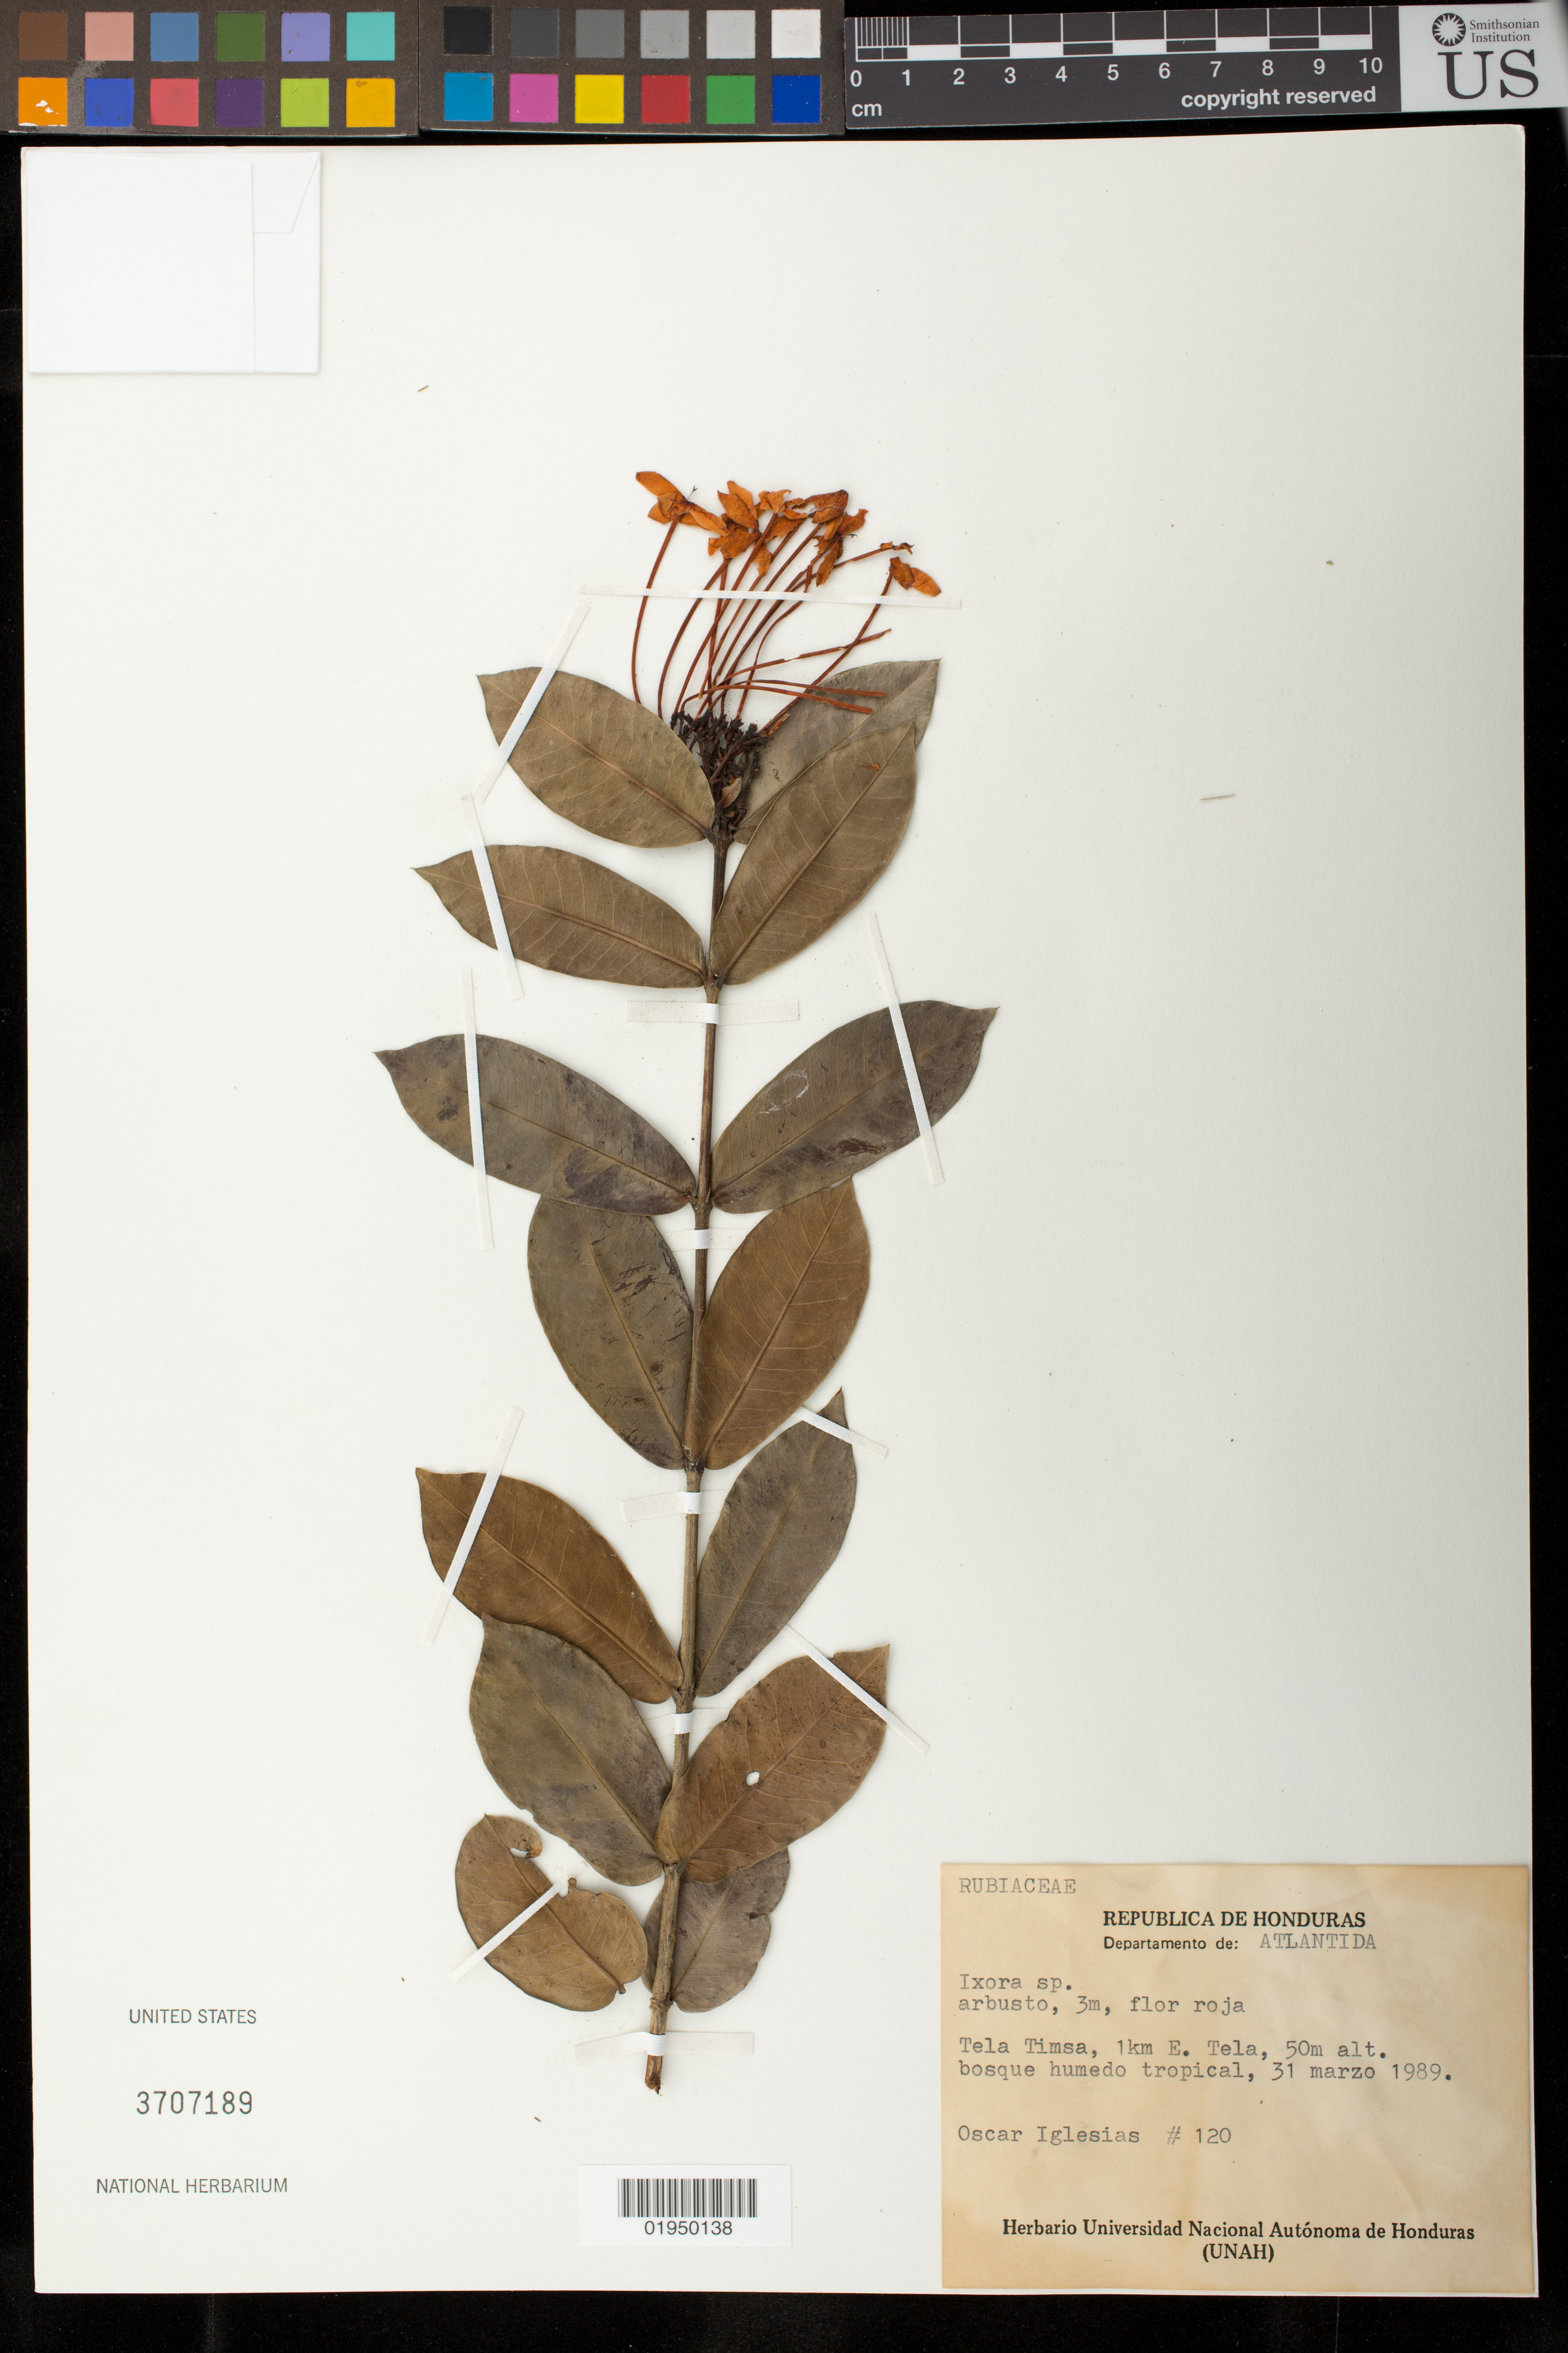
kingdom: Plantae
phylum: Tracheophyta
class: Magnoliopsida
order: Gentianales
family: Rubiaceae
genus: Ixora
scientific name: Ixora sp.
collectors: O. Iglesias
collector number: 120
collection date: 1989-03-31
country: Honduras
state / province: Atlántida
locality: Tela Timsa, 1km E. Tela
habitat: bosque humedo tropical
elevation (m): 50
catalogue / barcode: US 3707189